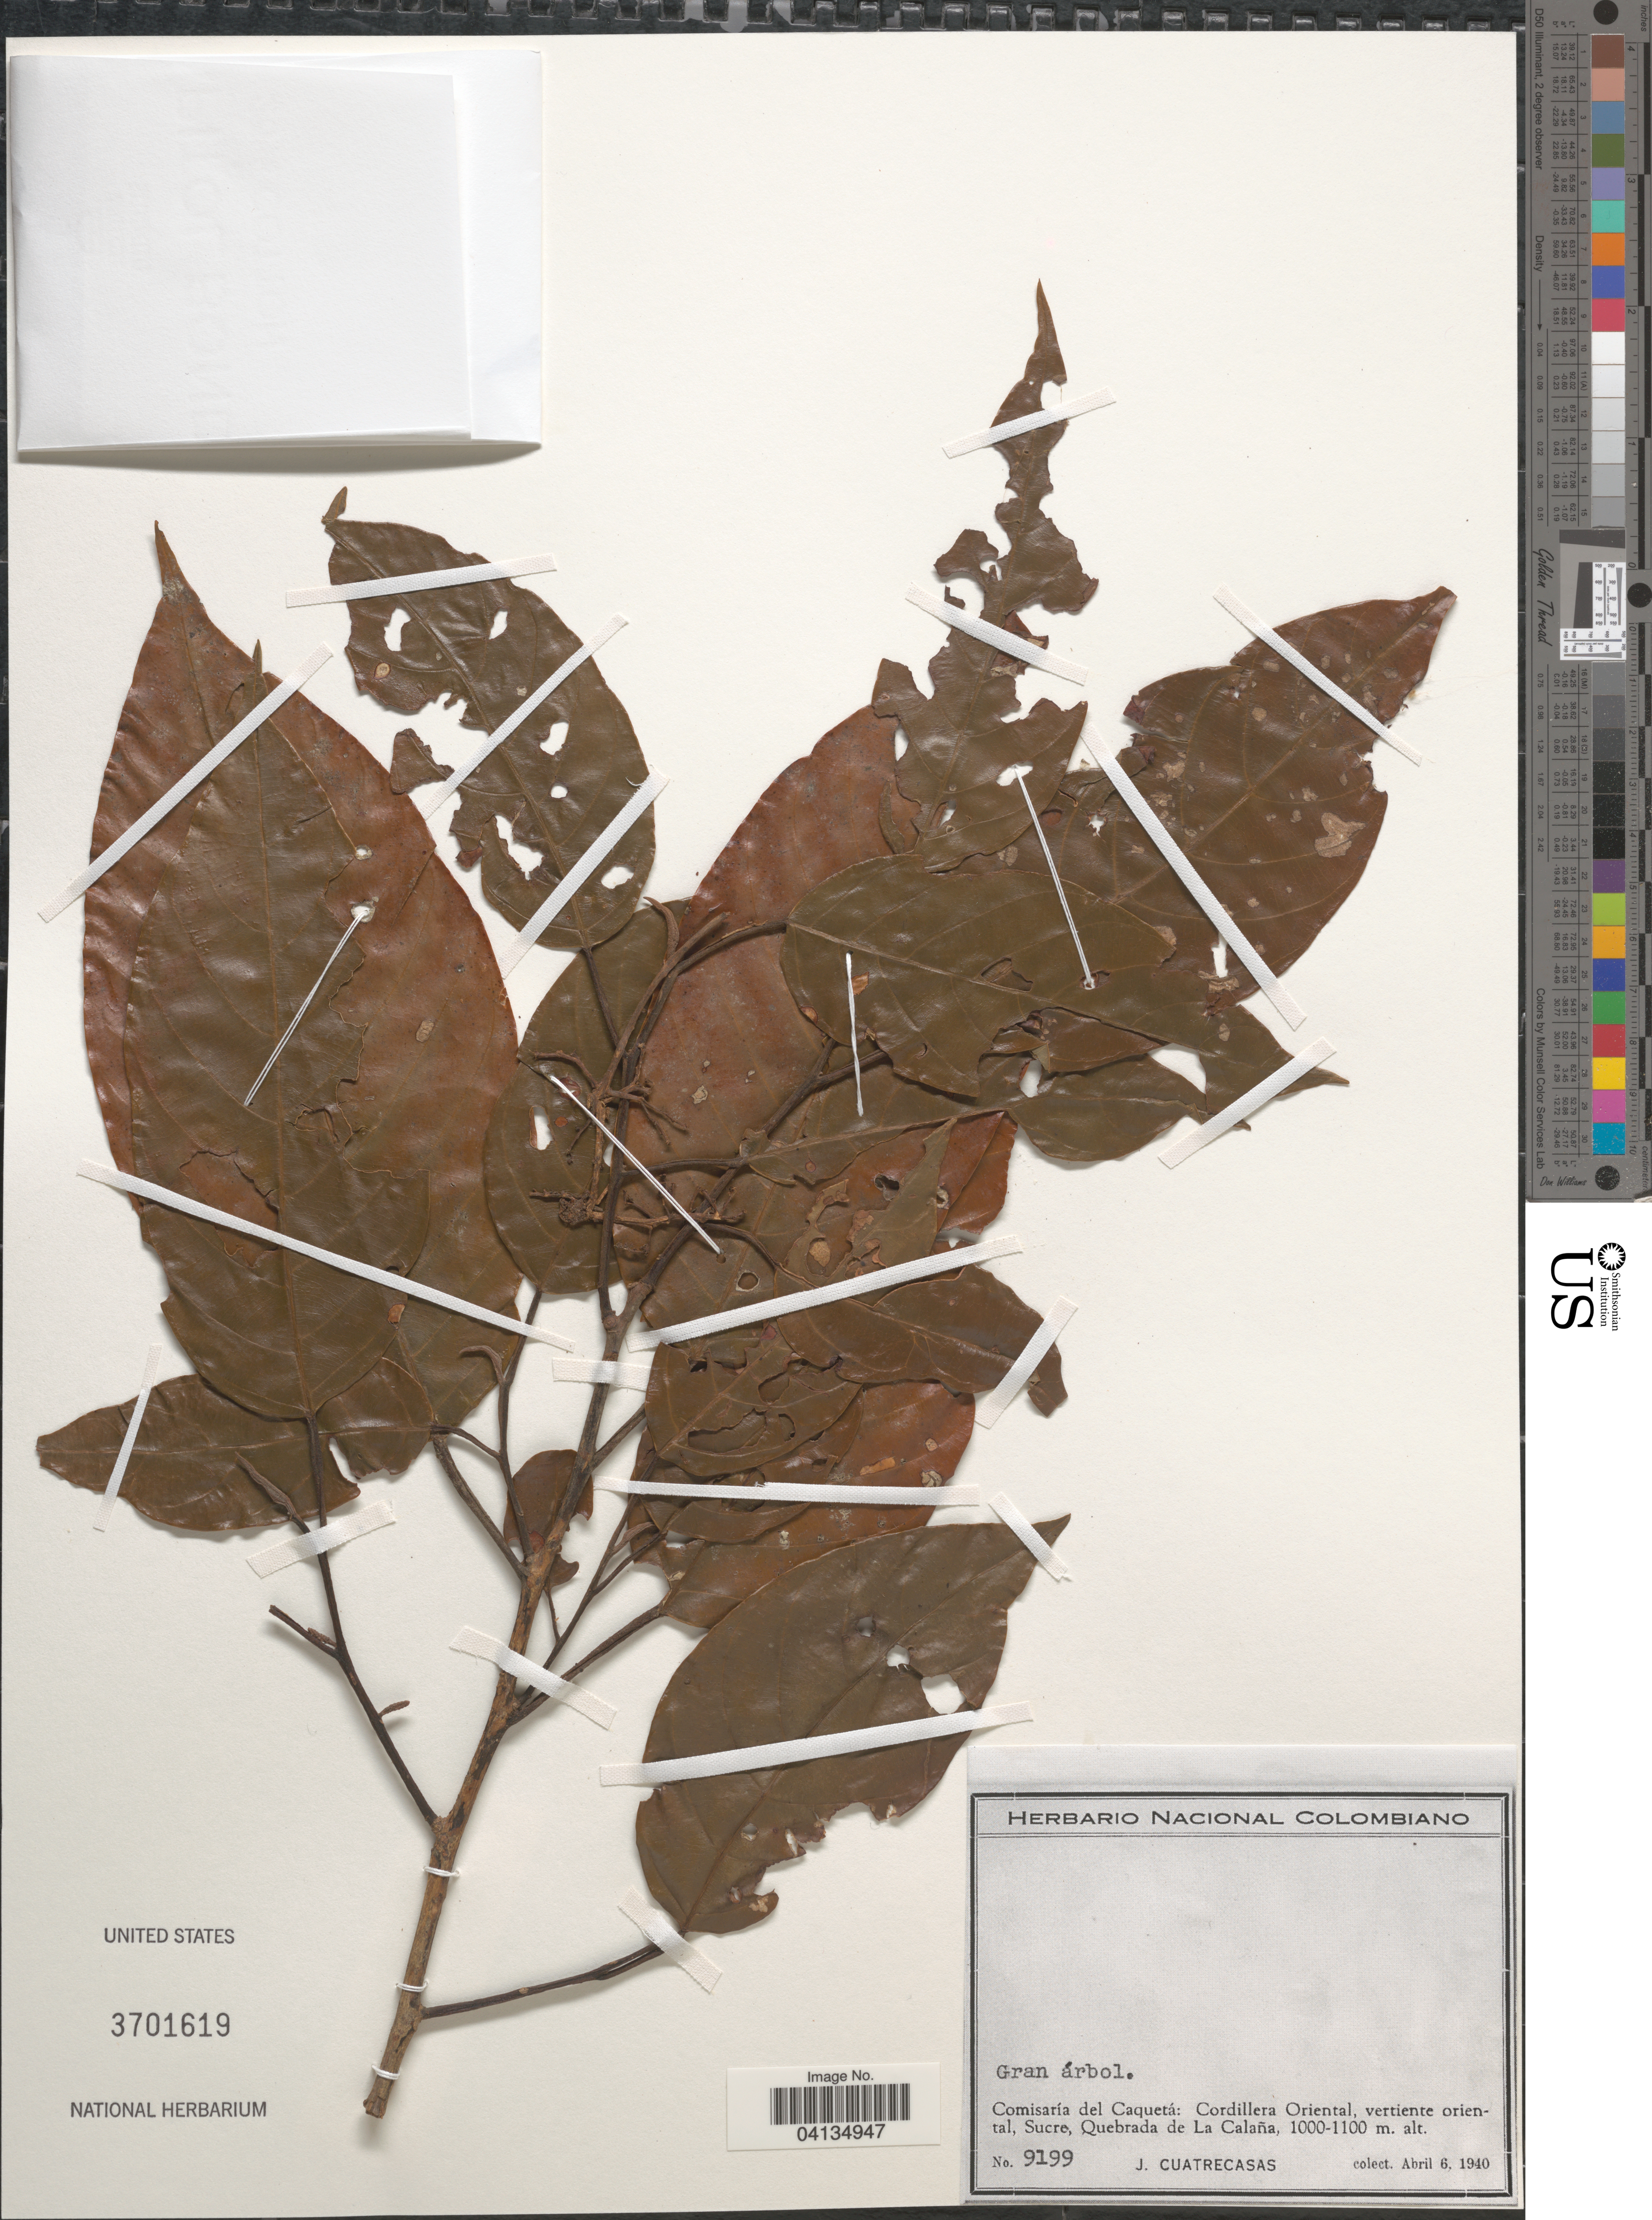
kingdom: Plantae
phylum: Tracheophyta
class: Magnoliopsida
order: Santalales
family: Coulaceae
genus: Minquartia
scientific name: Minquartia guianensis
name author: Aubl.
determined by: Ávila, F. A.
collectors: J. Cuatrecasas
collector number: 9199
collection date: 1940-04-06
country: Colombia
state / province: Sucre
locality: Comisaría del Caquetá: Cordillera Oriental, vertiente oriental, Sucre, Quebrada de La Calaña.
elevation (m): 1000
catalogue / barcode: US 3701619